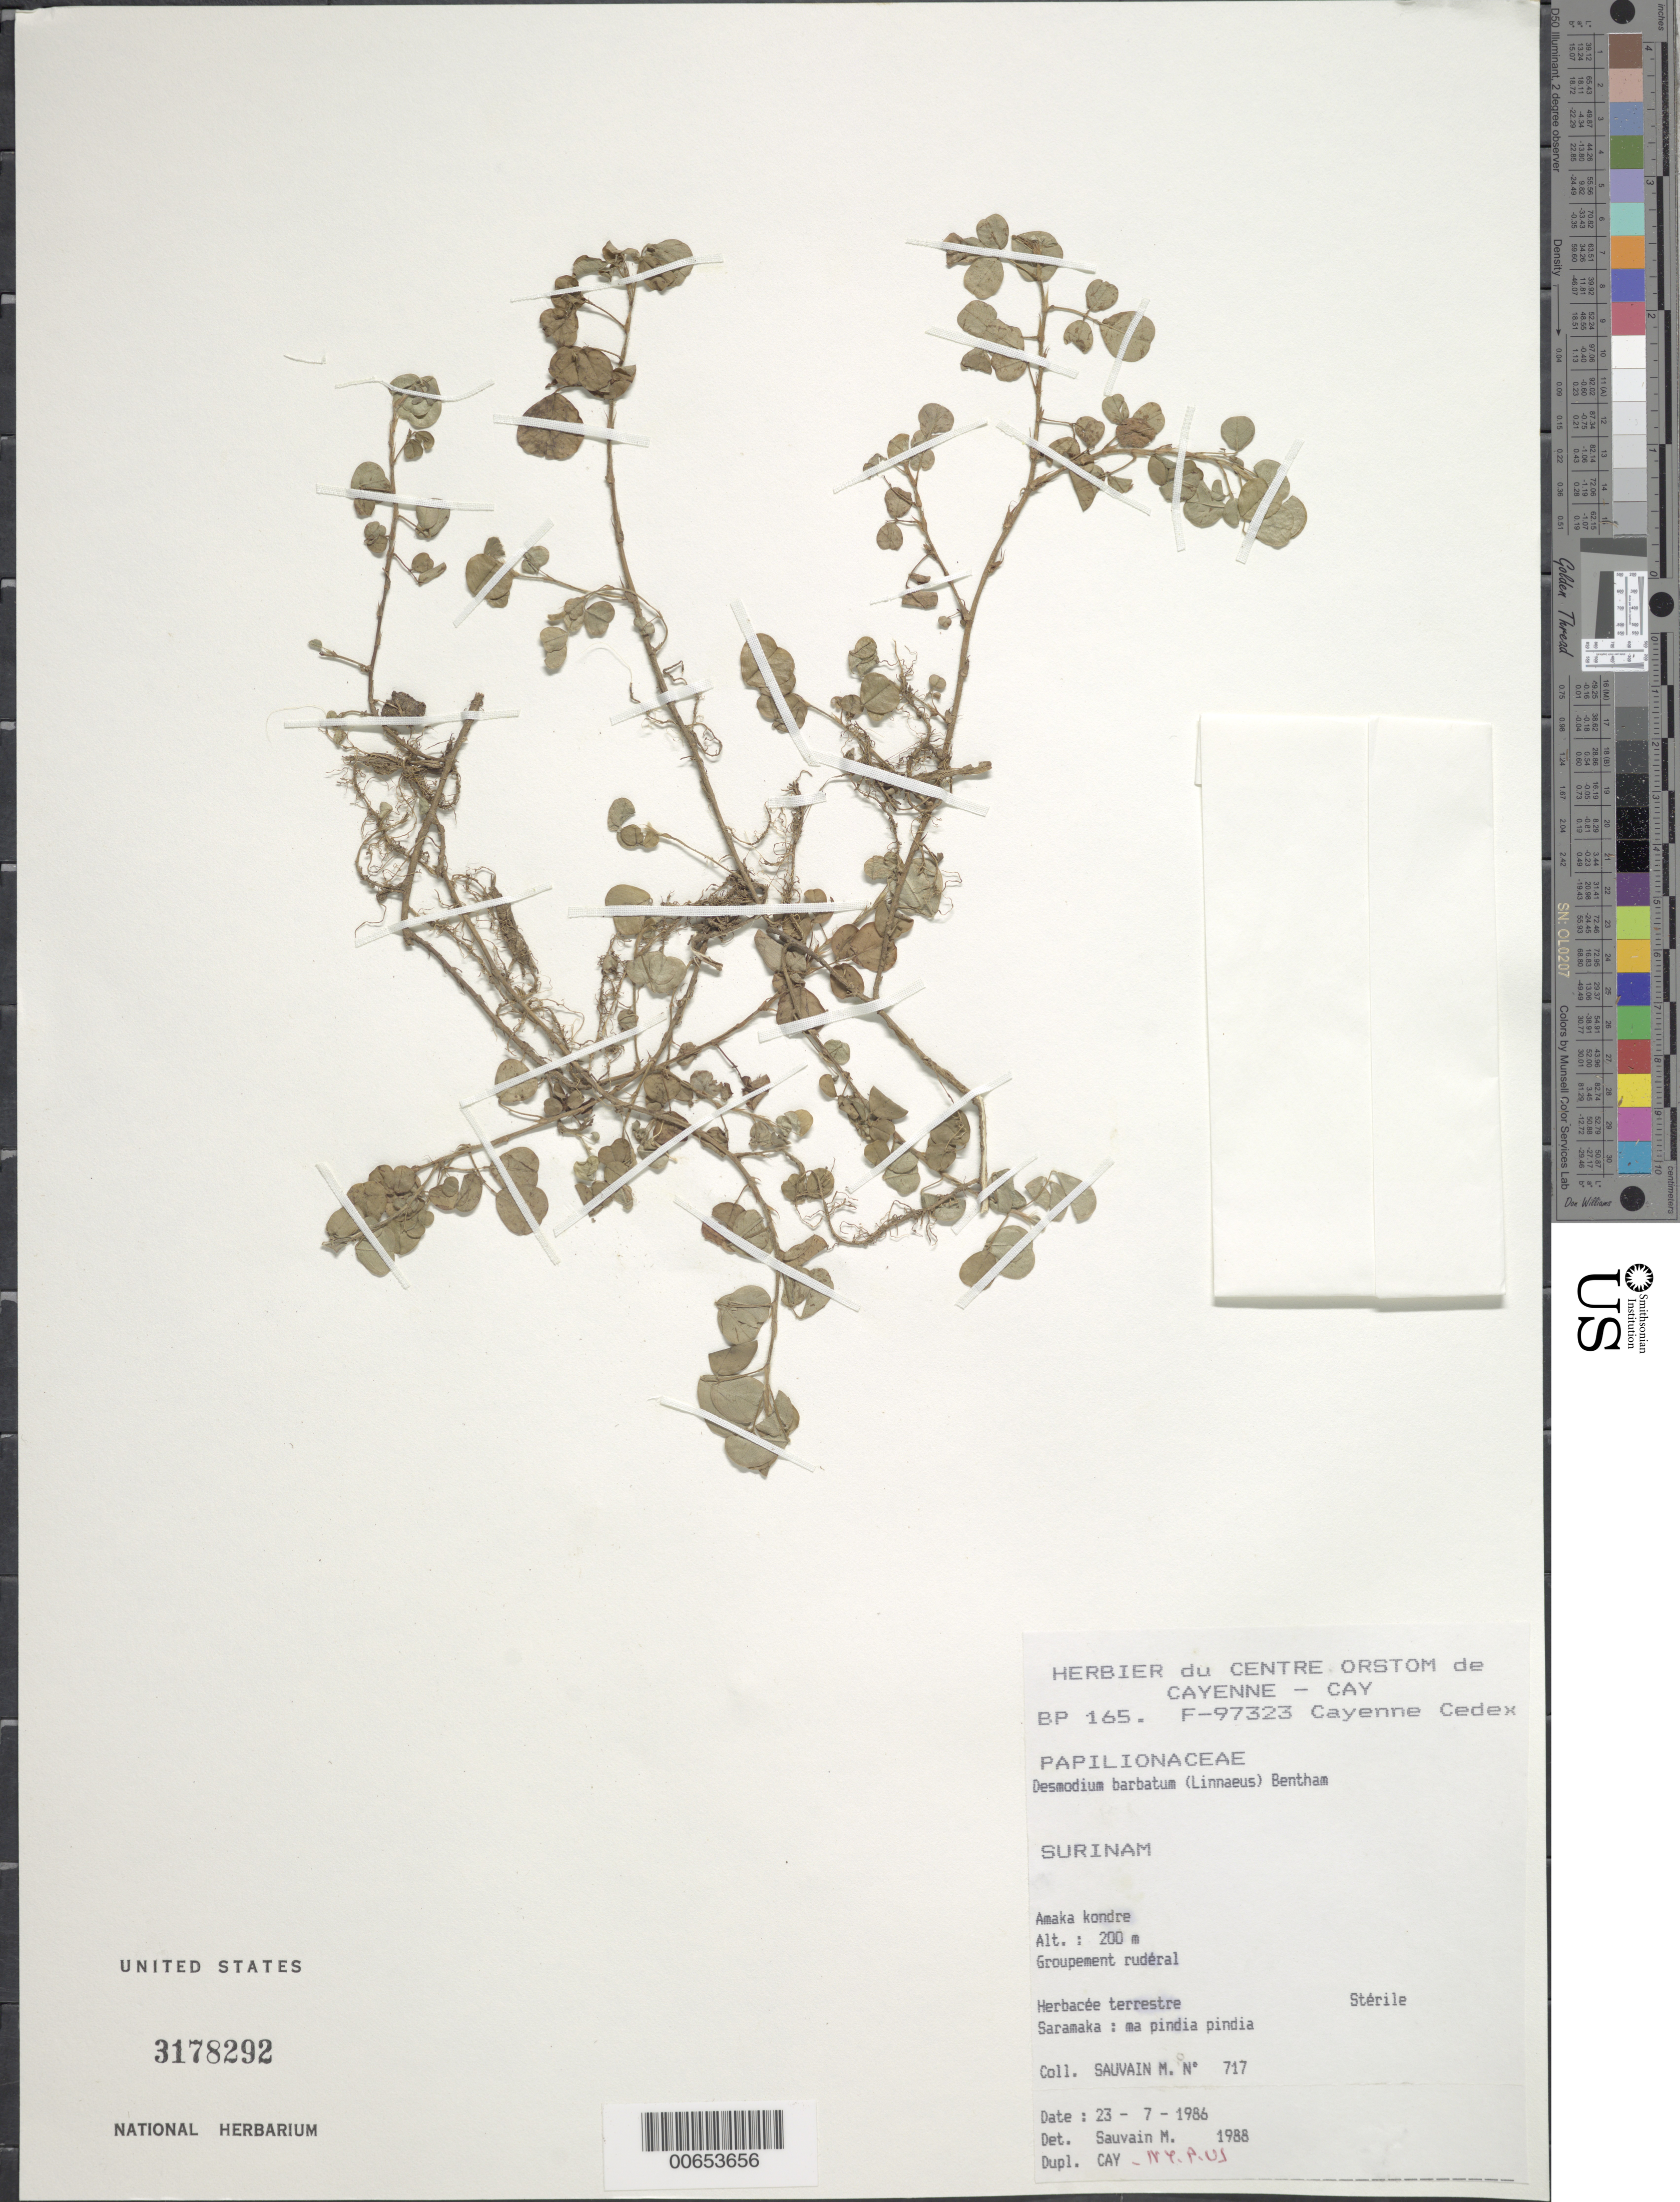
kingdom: Plantae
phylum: Tracheophyta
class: Magnoliopsida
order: Fabales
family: Fabaceae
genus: Grona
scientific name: Grona barbata var. barbata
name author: (L.) H. Ohashi & K. Ohashi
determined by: Strong, Mark T., (BOT), Smithsonian Institution - National Museum of Natural History (UNITED STATES)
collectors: M. Sauvain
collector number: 717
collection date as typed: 23-Jul-86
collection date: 1986-07-23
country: Suriname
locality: Amaka kondre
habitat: Groupement rudéral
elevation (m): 200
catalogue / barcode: US 3178292